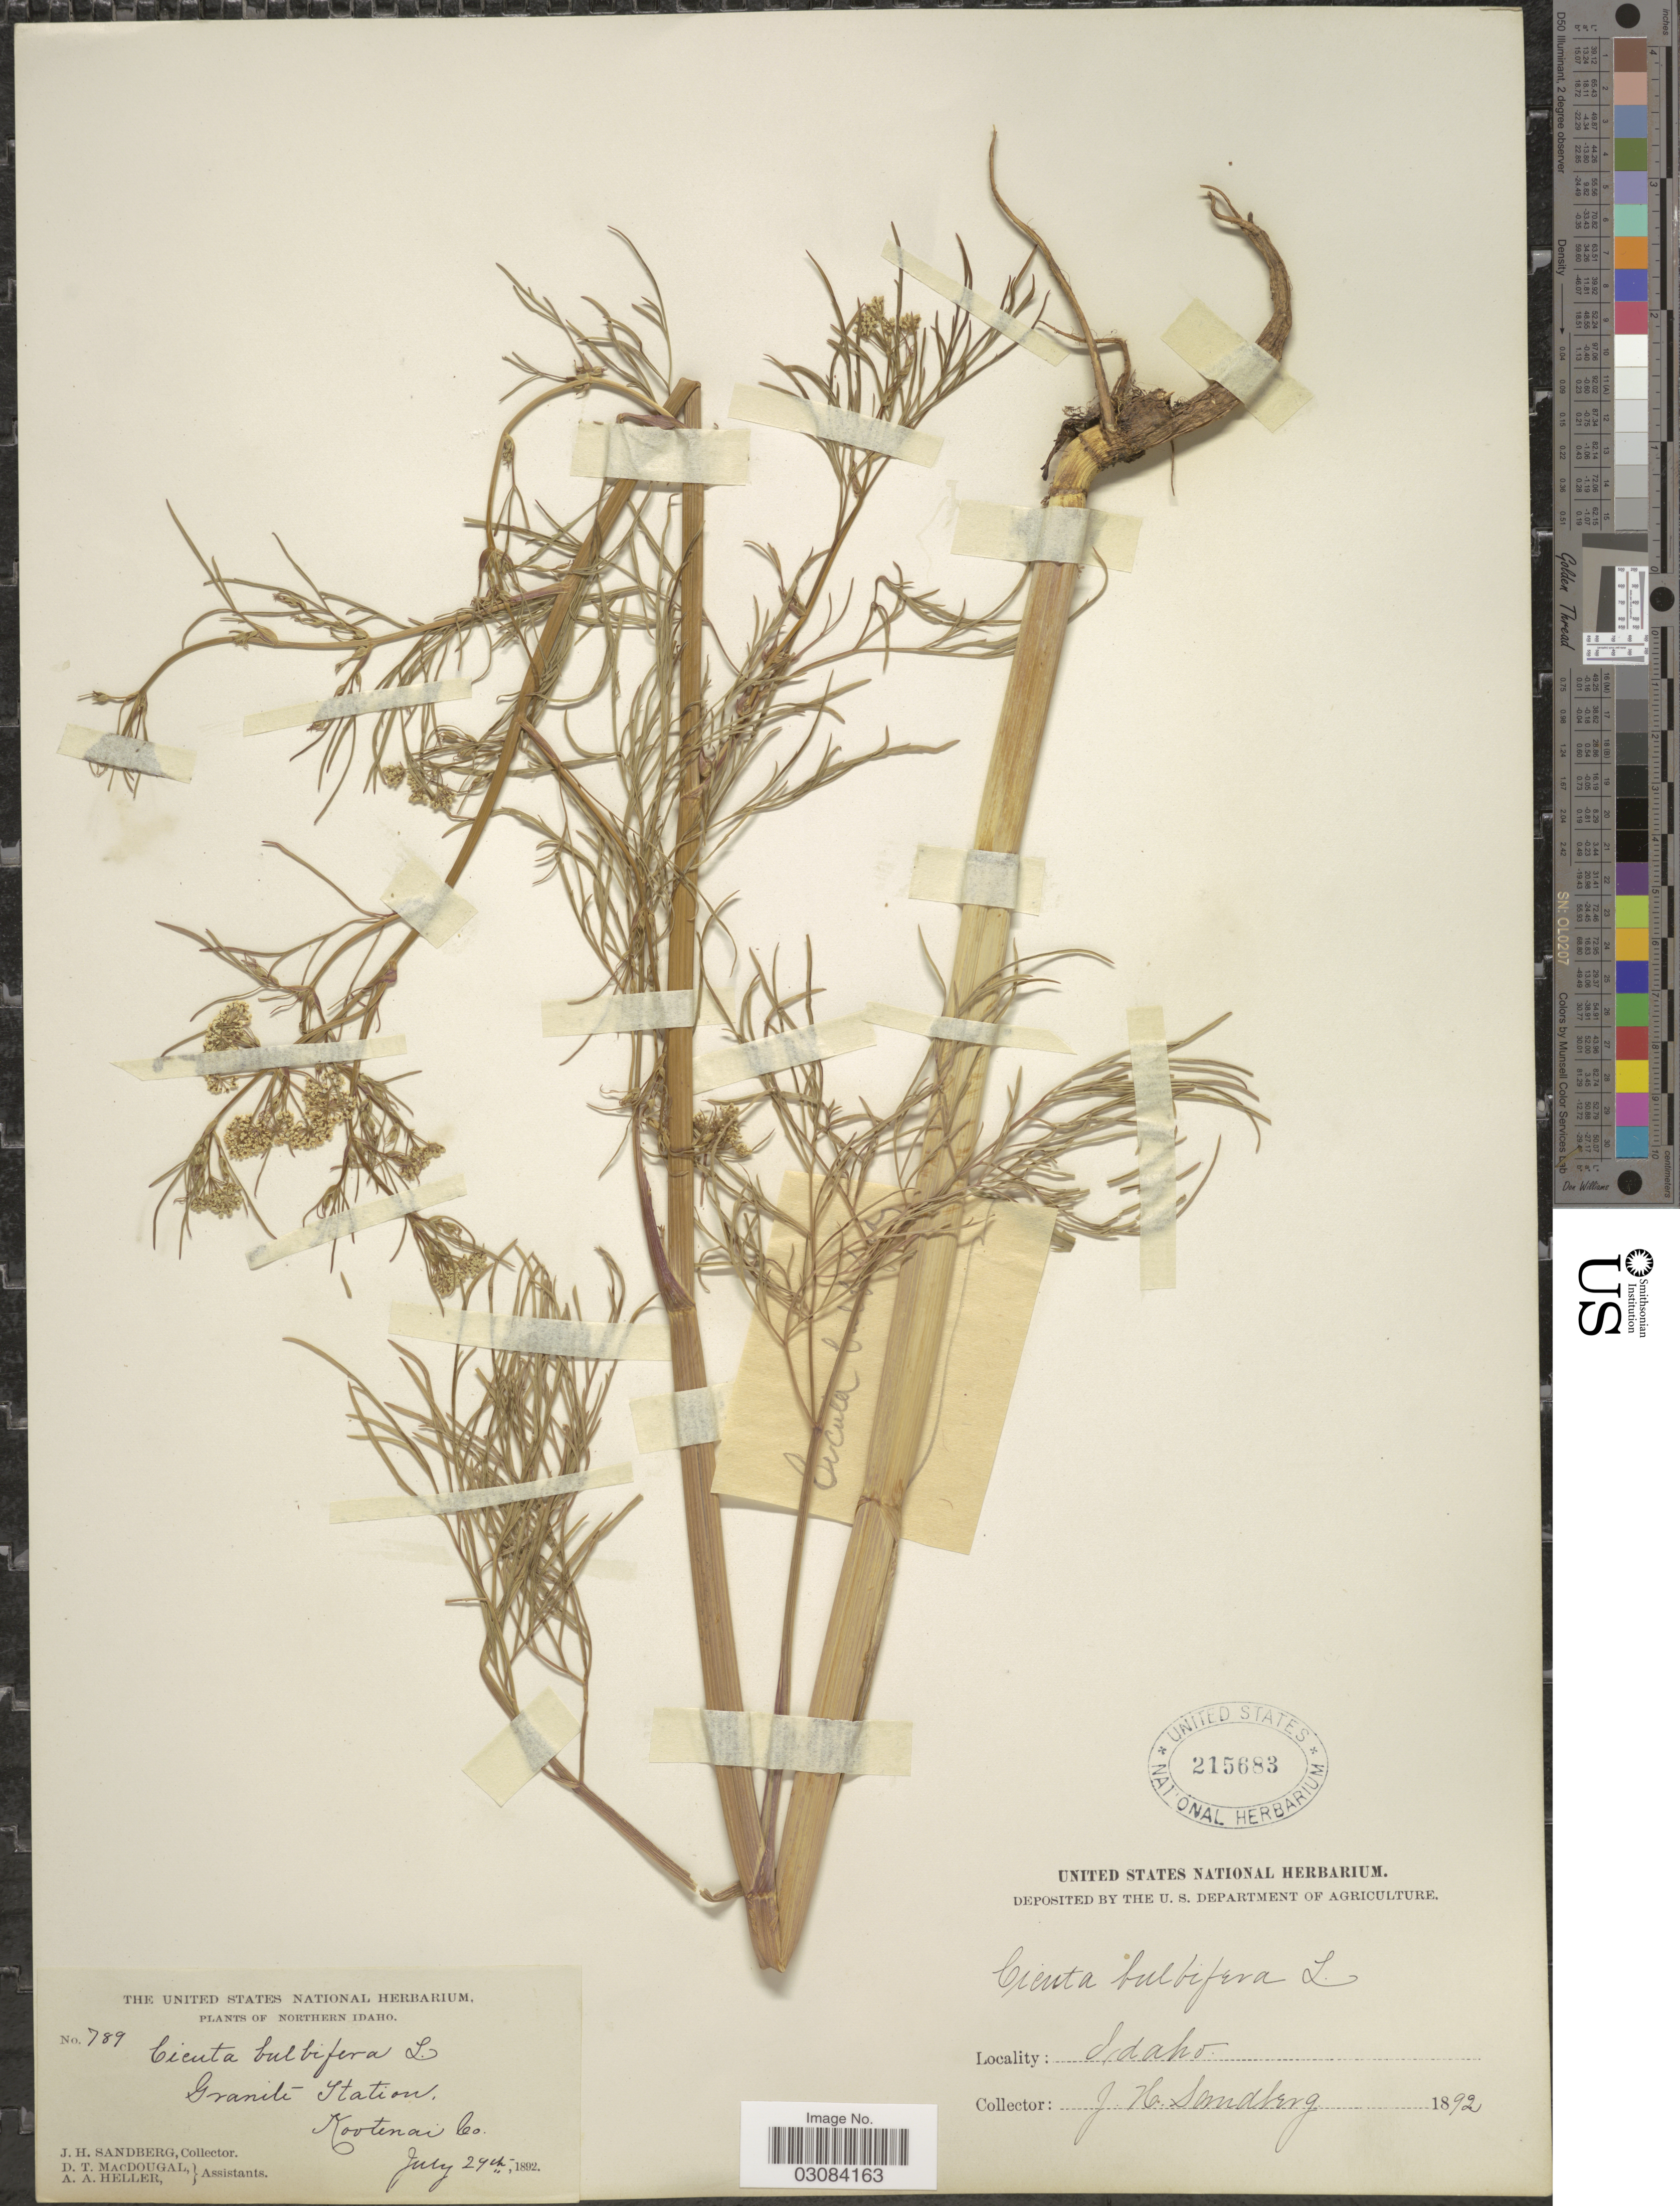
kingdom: Plantae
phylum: Tracheophyta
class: Magnoliopsida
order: Apiales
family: Apiaceae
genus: Cicuta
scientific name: Cicuta bulbifera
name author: L.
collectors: J. H. Sandberg, D. McDougal & A. A. Heller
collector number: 789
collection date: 1892-07-29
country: United States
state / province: Idaho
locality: Northern Idaho. Granite Station. Kootenai Co.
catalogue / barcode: US 215683